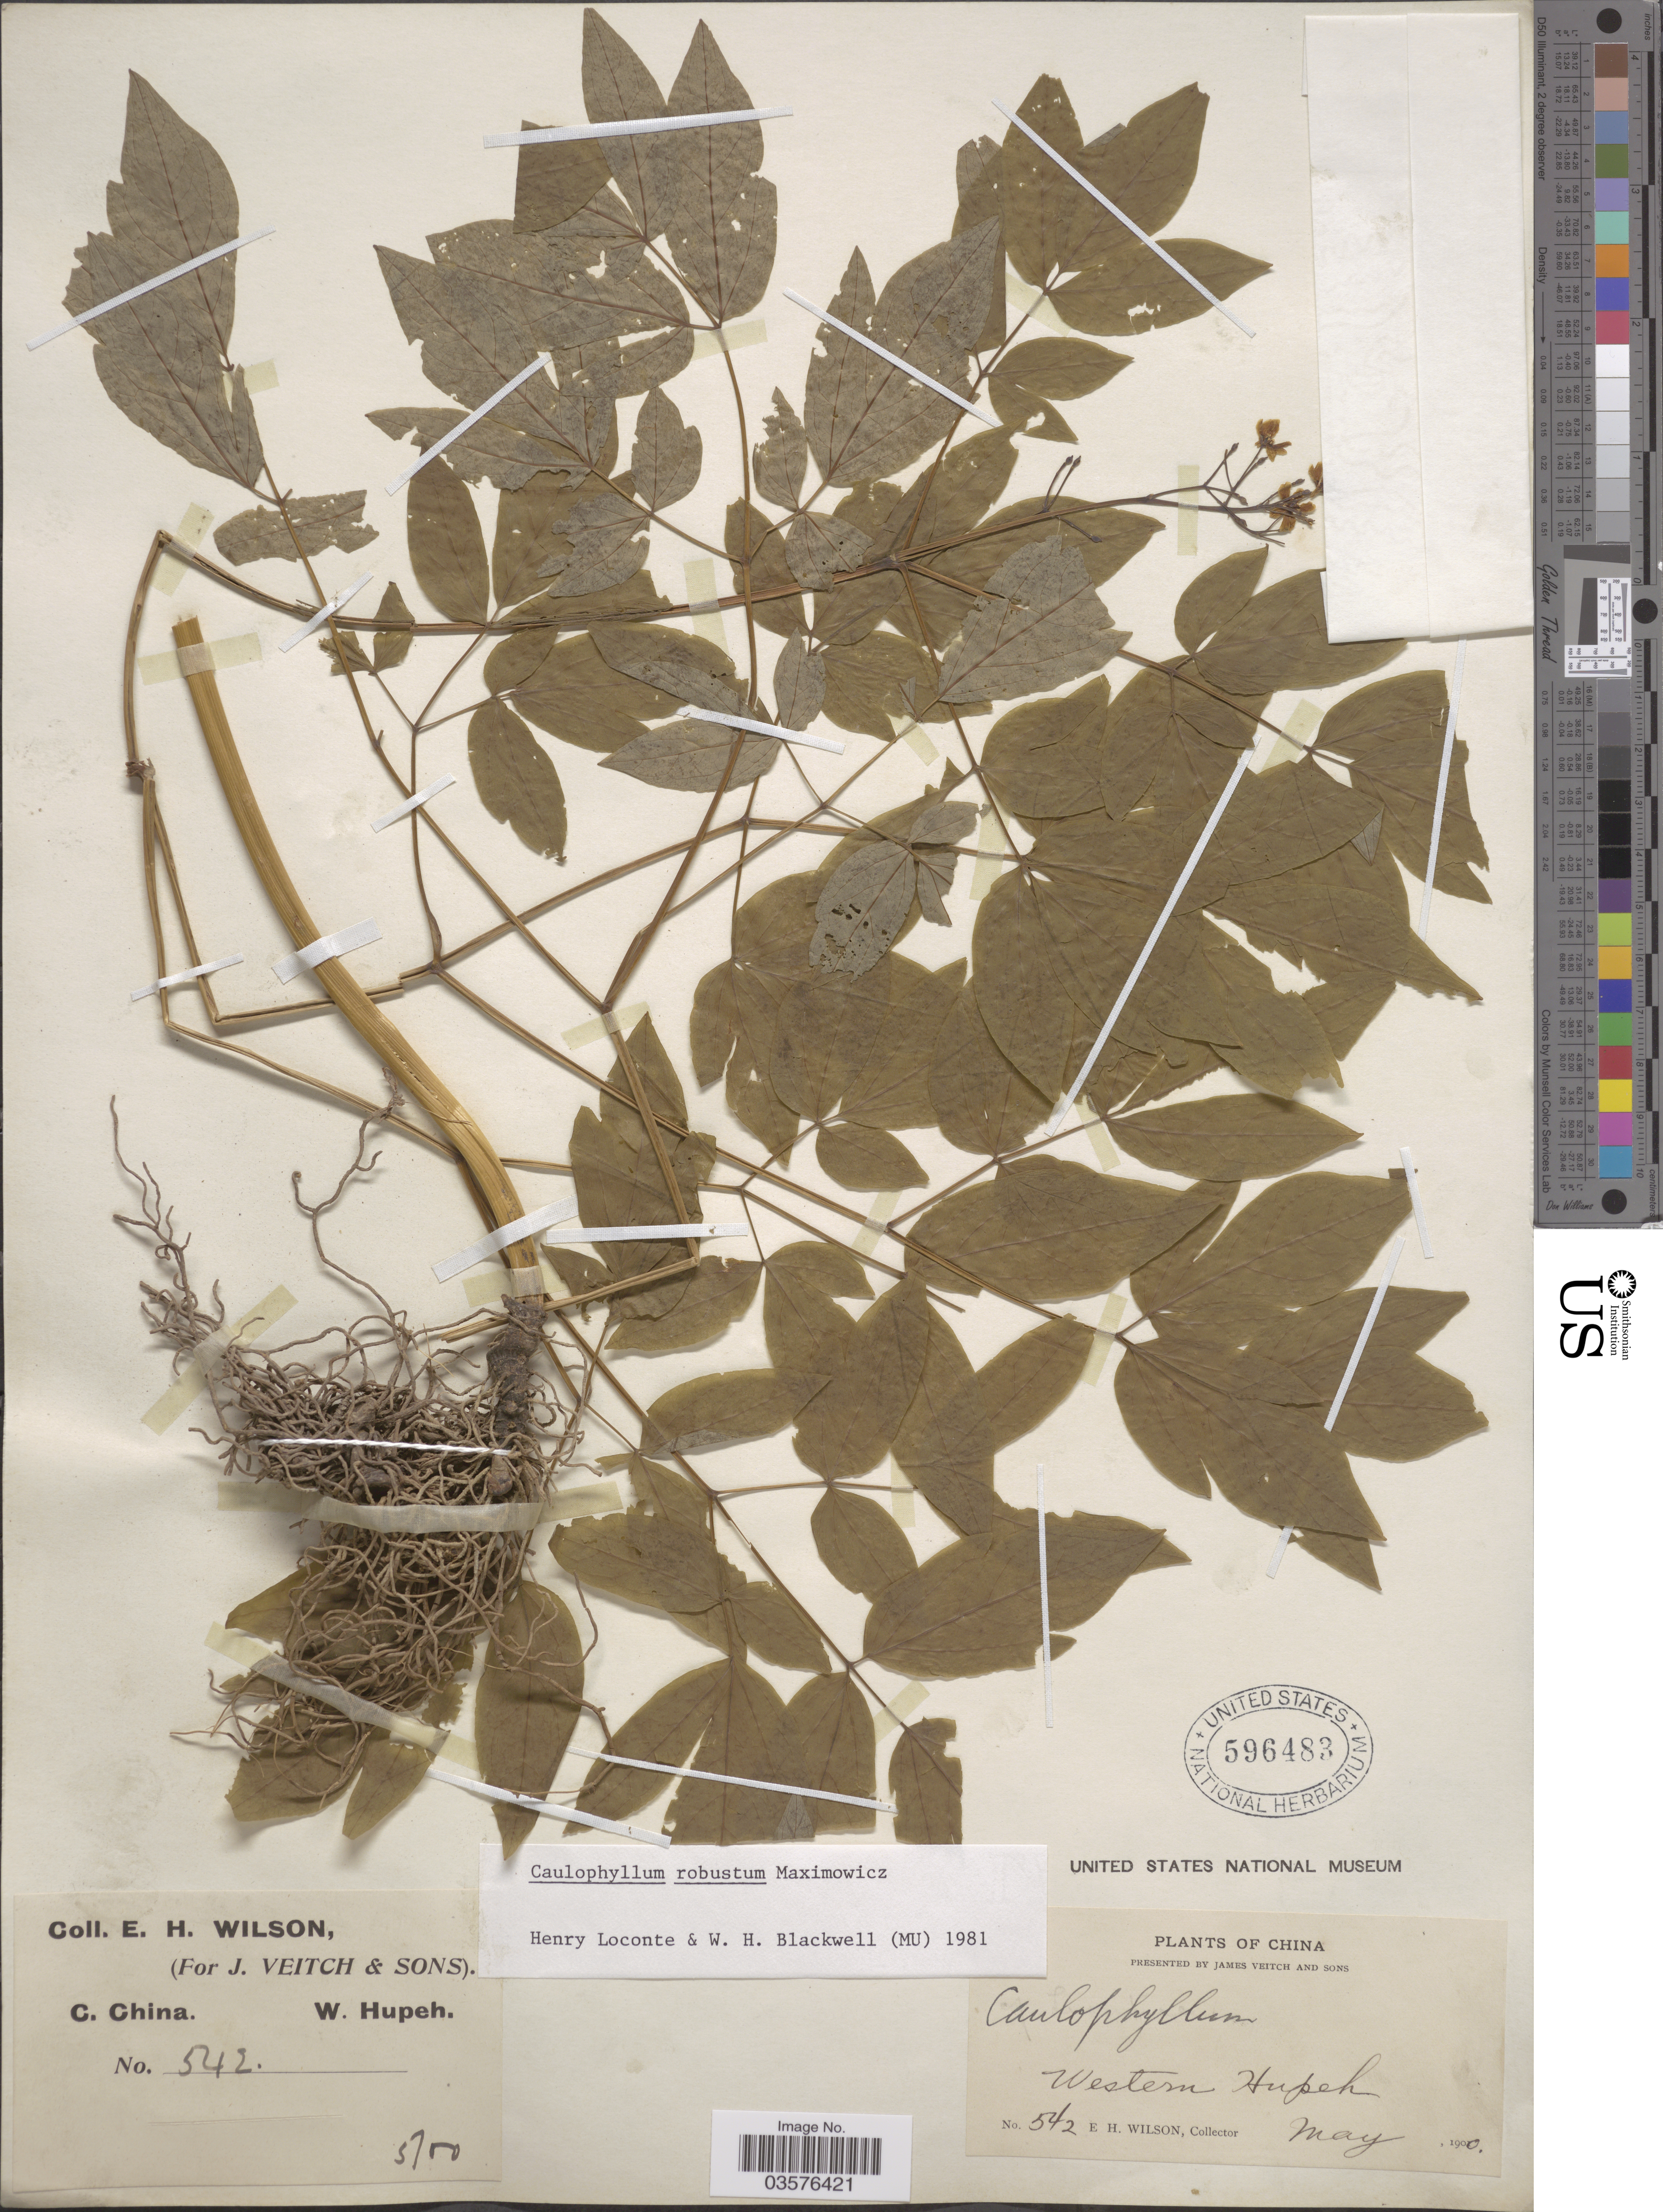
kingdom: Plantae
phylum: Tracheophyta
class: Magnoliopsida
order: Ranunculales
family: Berberidaceae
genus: Caulophyllum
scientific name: Caulophyllum robustum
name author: Michx.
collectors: E. Wilson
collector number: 542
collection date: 1900-05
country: China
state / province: Hubei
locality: C. China. W. Hupeh. Western Hupeh.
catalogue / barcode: US 596483